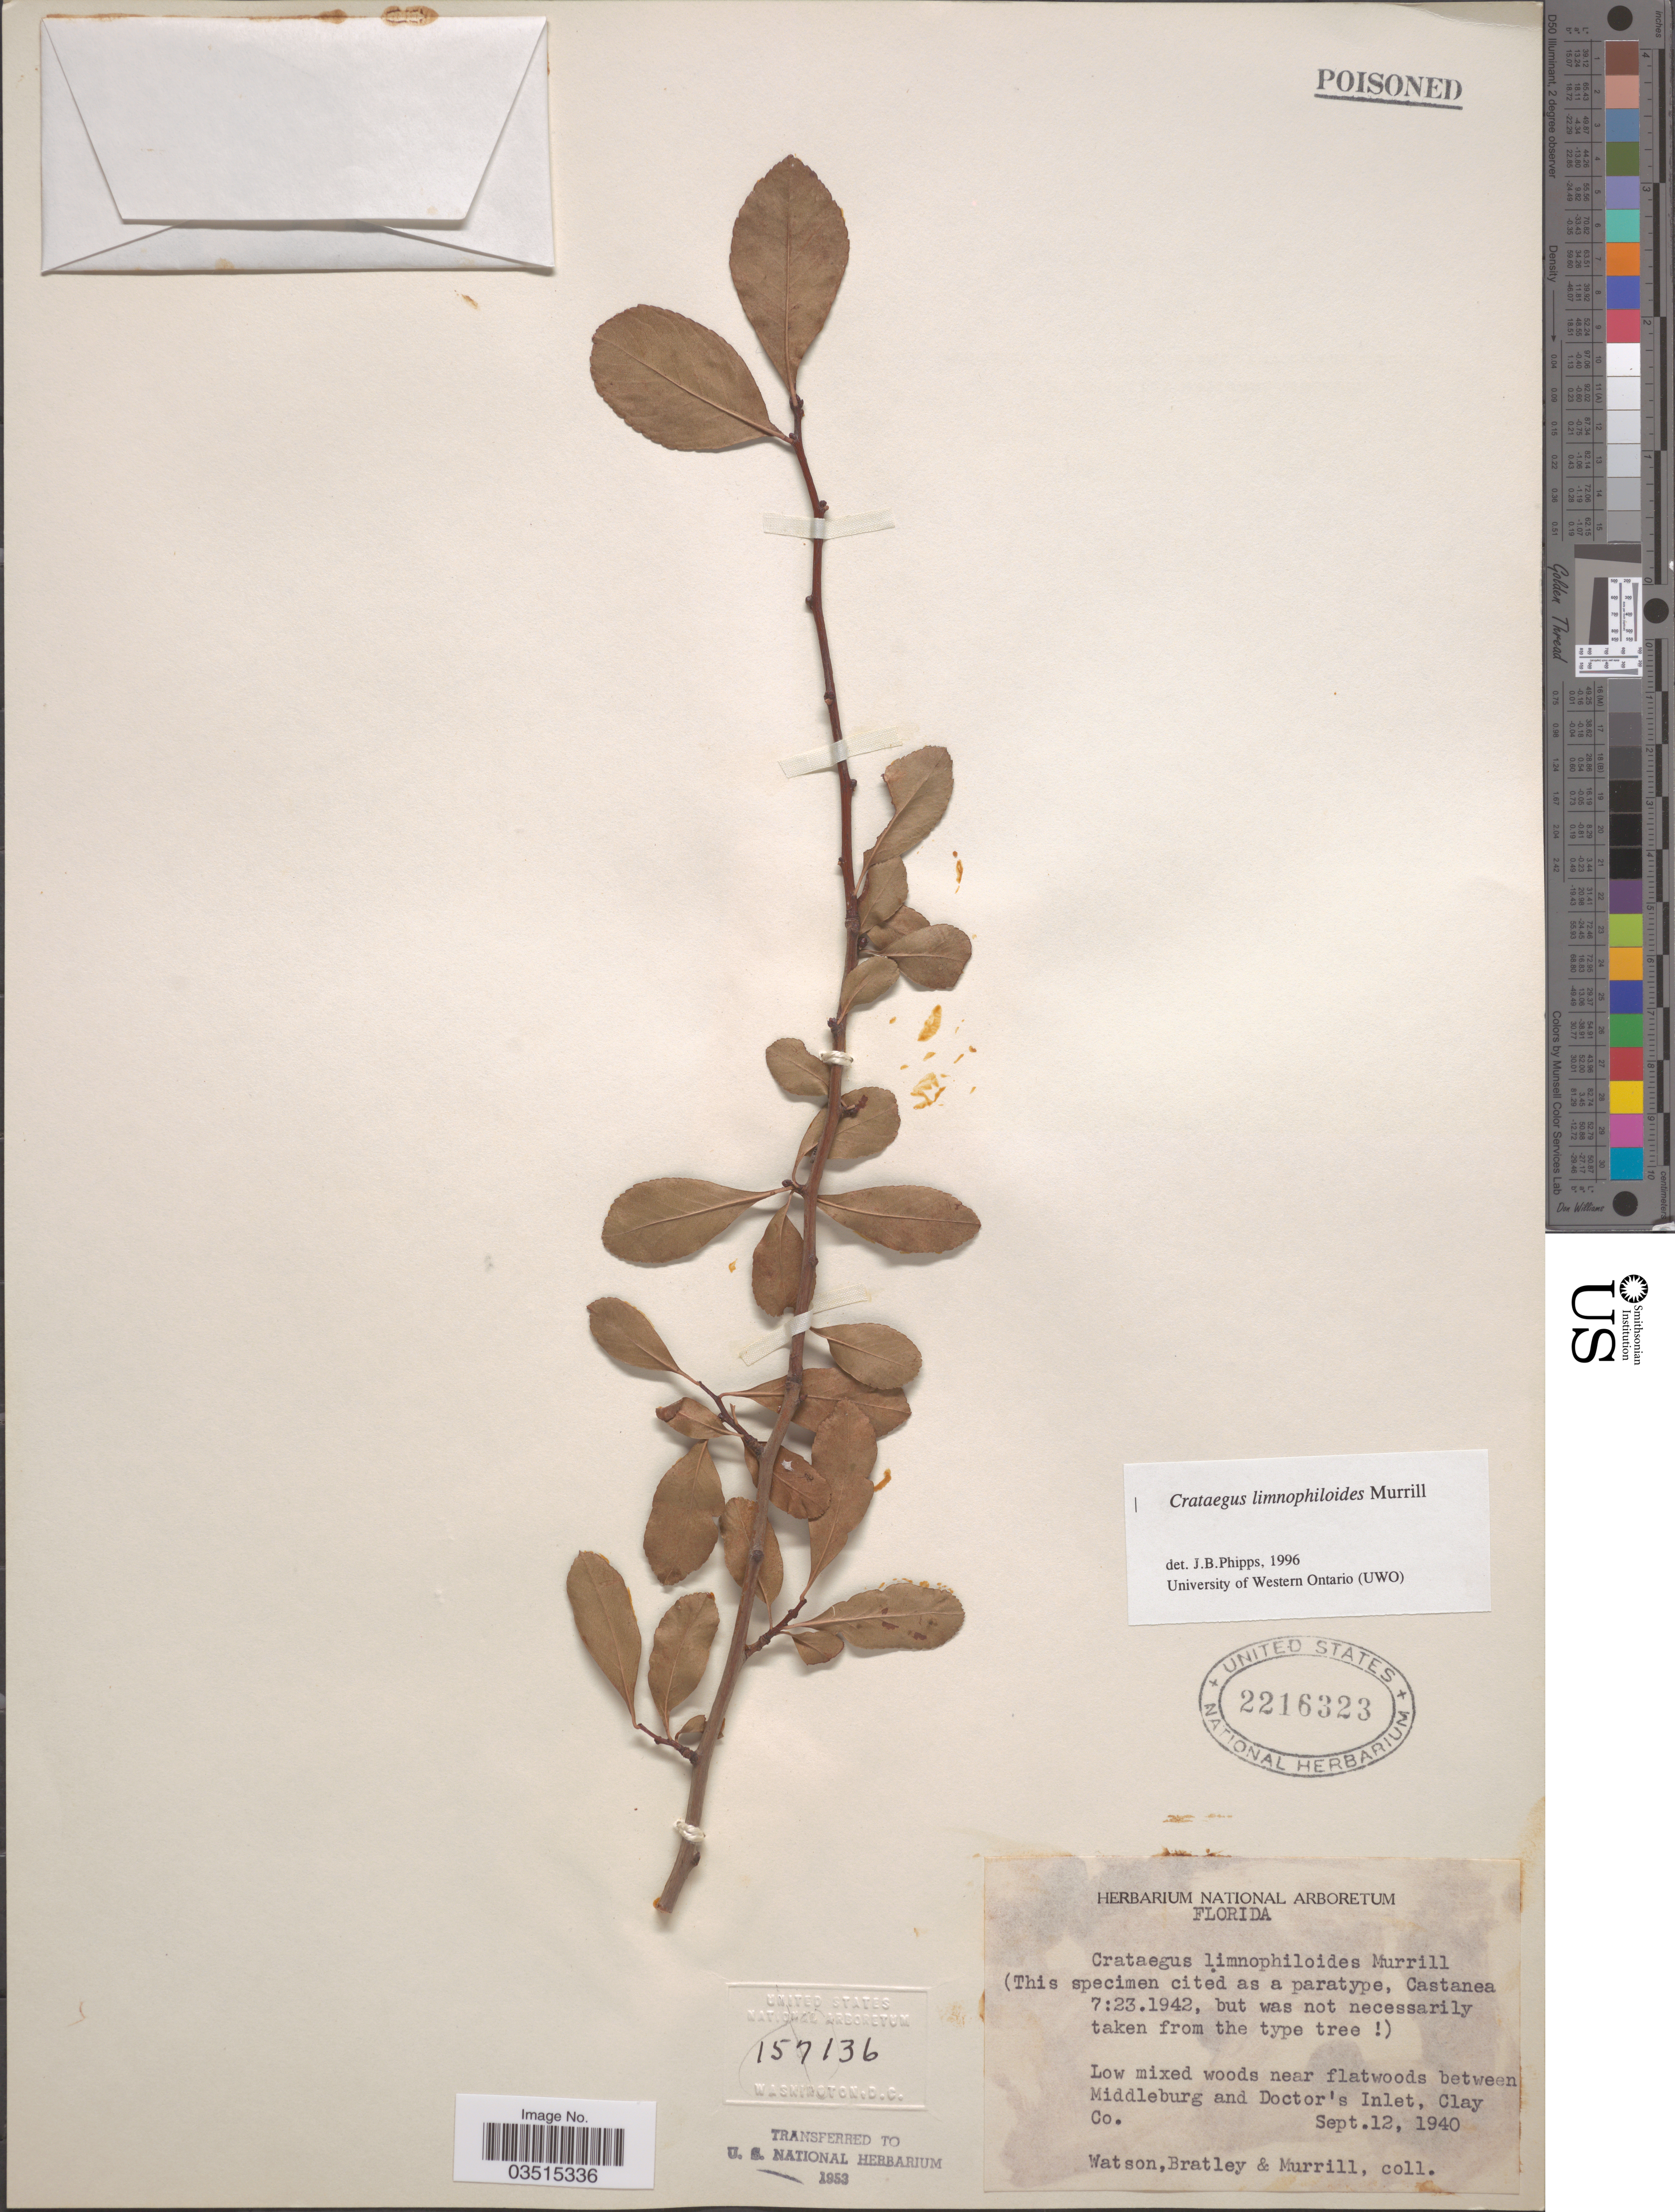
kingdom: Plantae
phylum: Tracheophyta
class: Magnoliopsida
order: Rosales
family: Rosaceae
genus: Crataegus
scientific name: Crataegus limnophiloides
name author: Murrill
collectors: -- Watson, Bratley & Murrill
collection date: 1940-09-12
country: United States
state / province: Florida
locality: Near flatwoods between Middleburg and Doctor's Inlet, Clay Co.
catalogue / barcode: US 2216323